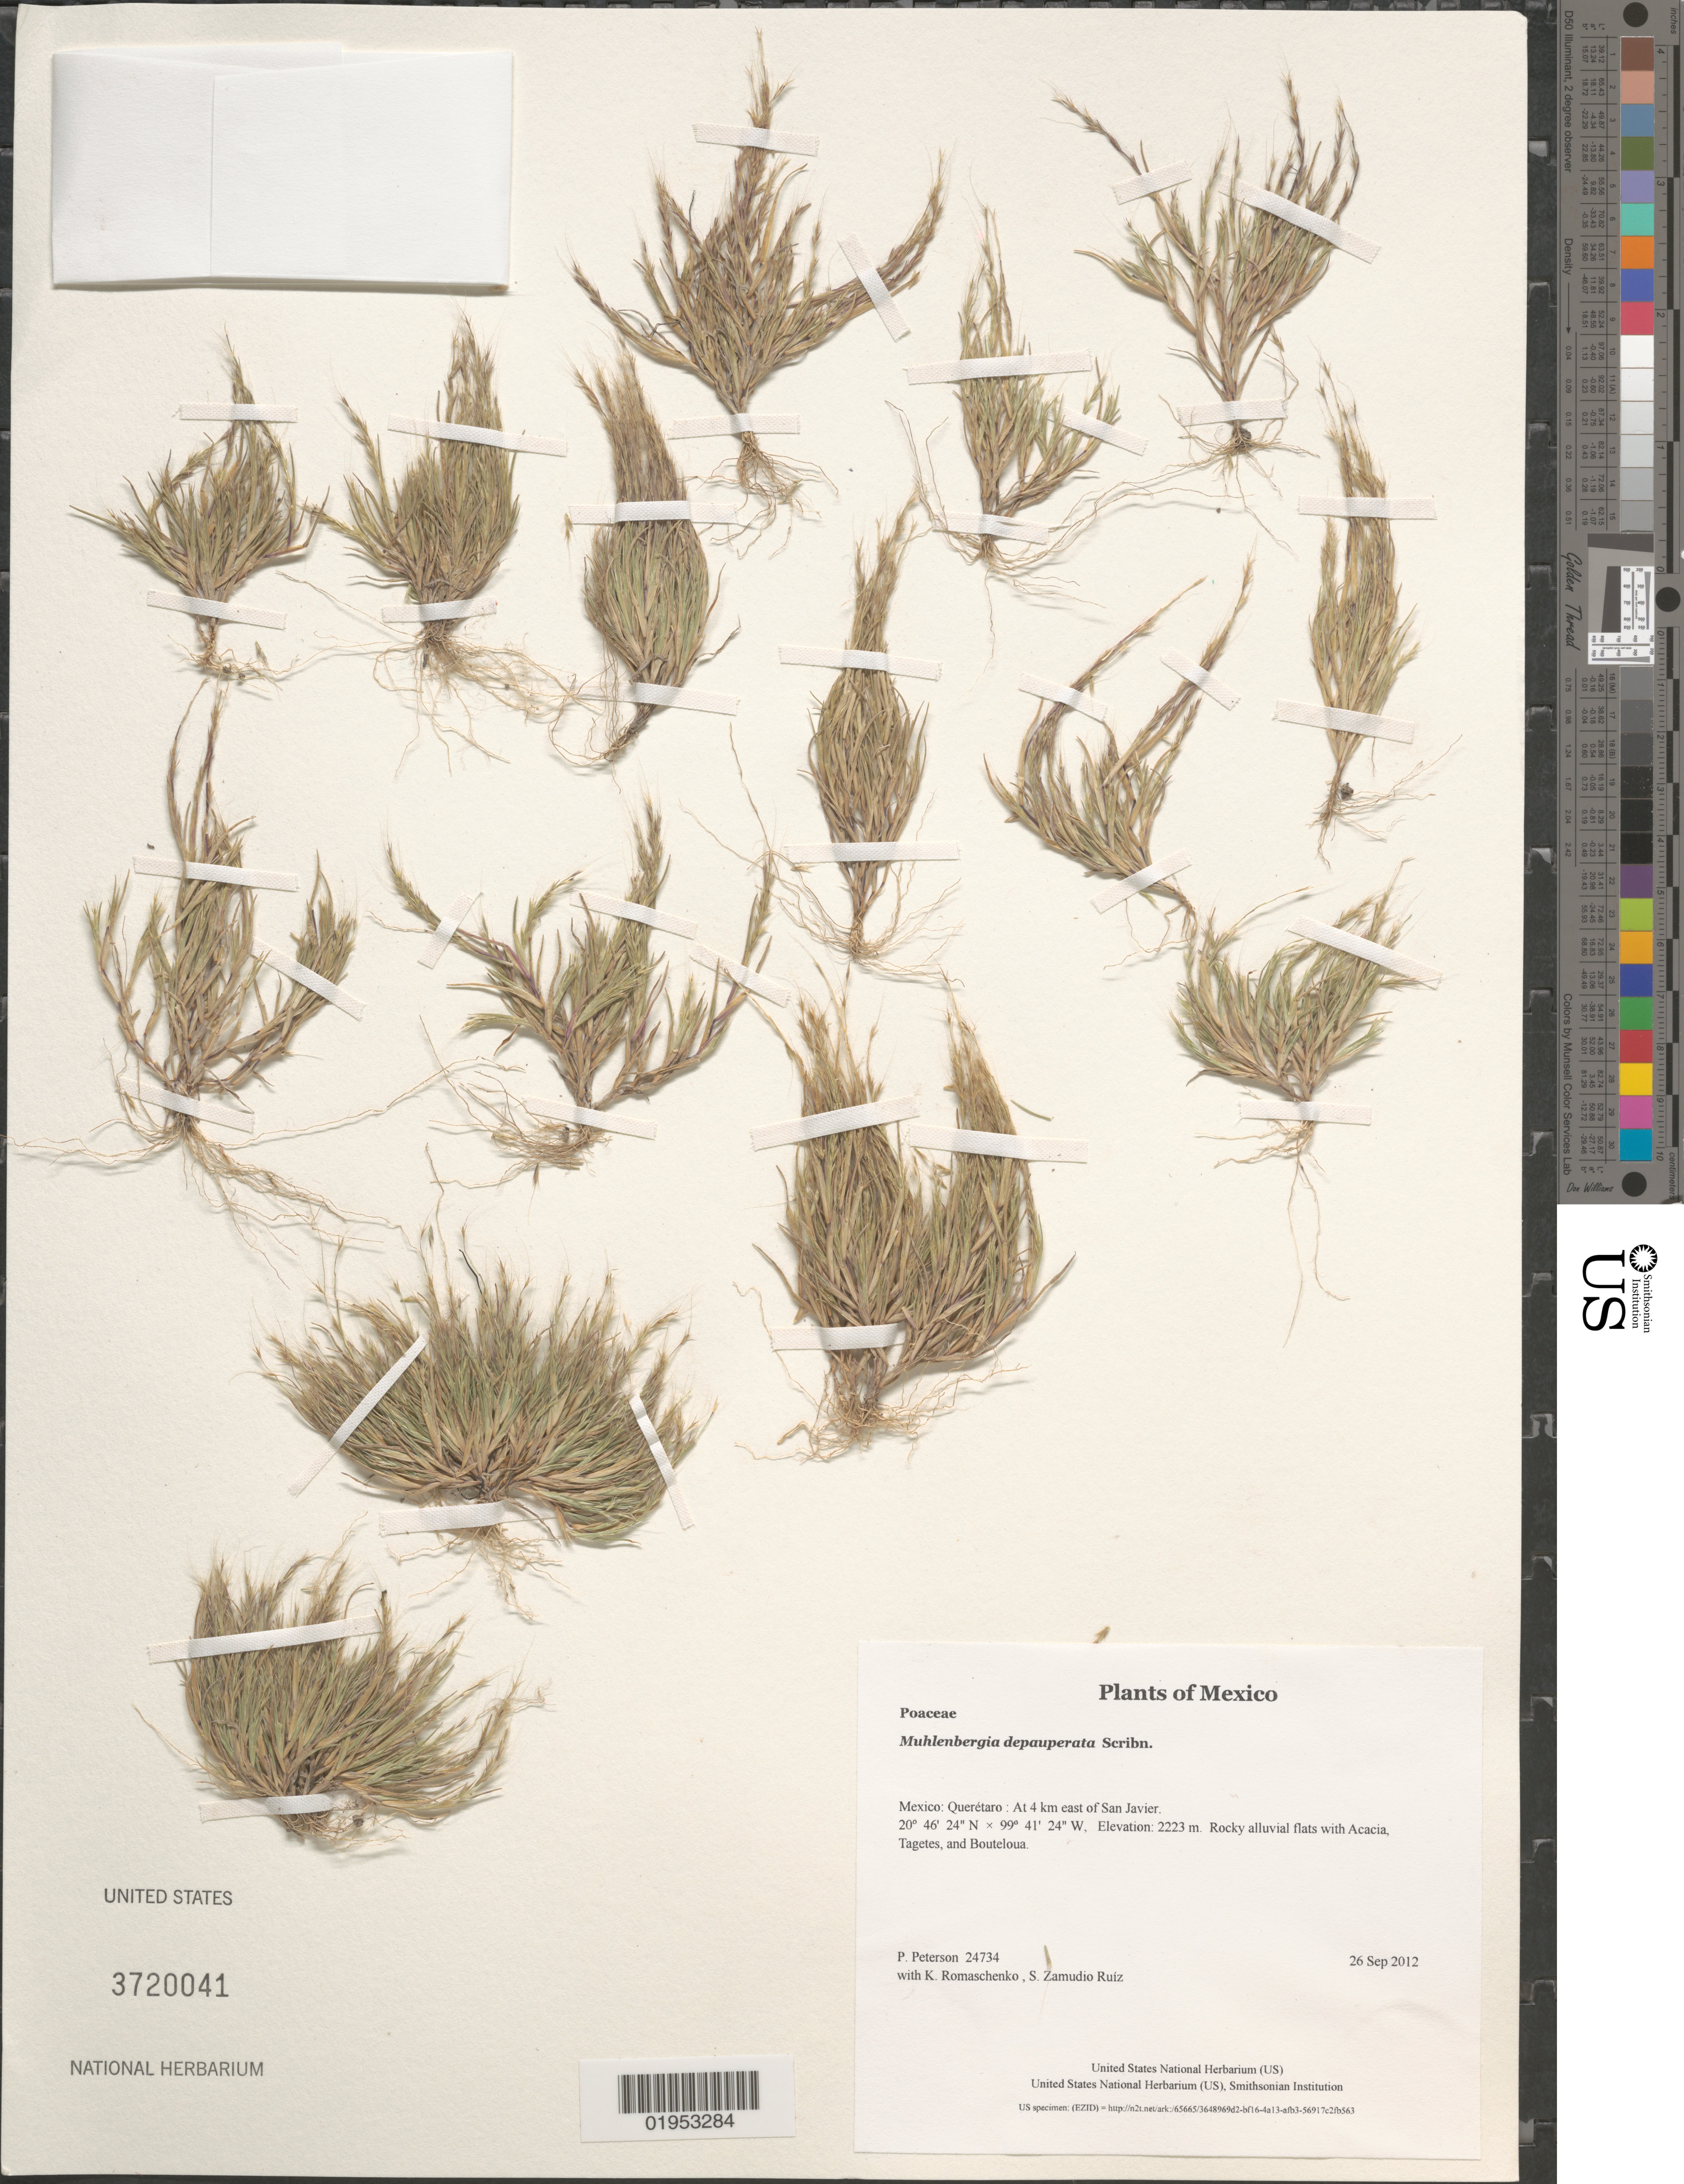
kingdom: Plantae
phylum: Tracheophyta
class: Liliopsida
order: Poales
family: Poaceae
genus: Muhlenbergia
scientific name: Muhlenbergia depauperata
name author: Scribn.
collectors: P. M. Peterson, K. Romaschenko & S. Zamudio Ruíz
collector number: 24734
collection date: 2012-09-26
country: Mexico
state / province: Querétaro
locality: At 4 km east of San Javier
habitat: Rocky alluvial flats with Acacia, Tagetes, and Bouteloua.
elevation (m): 2223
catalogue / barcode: US 3720041